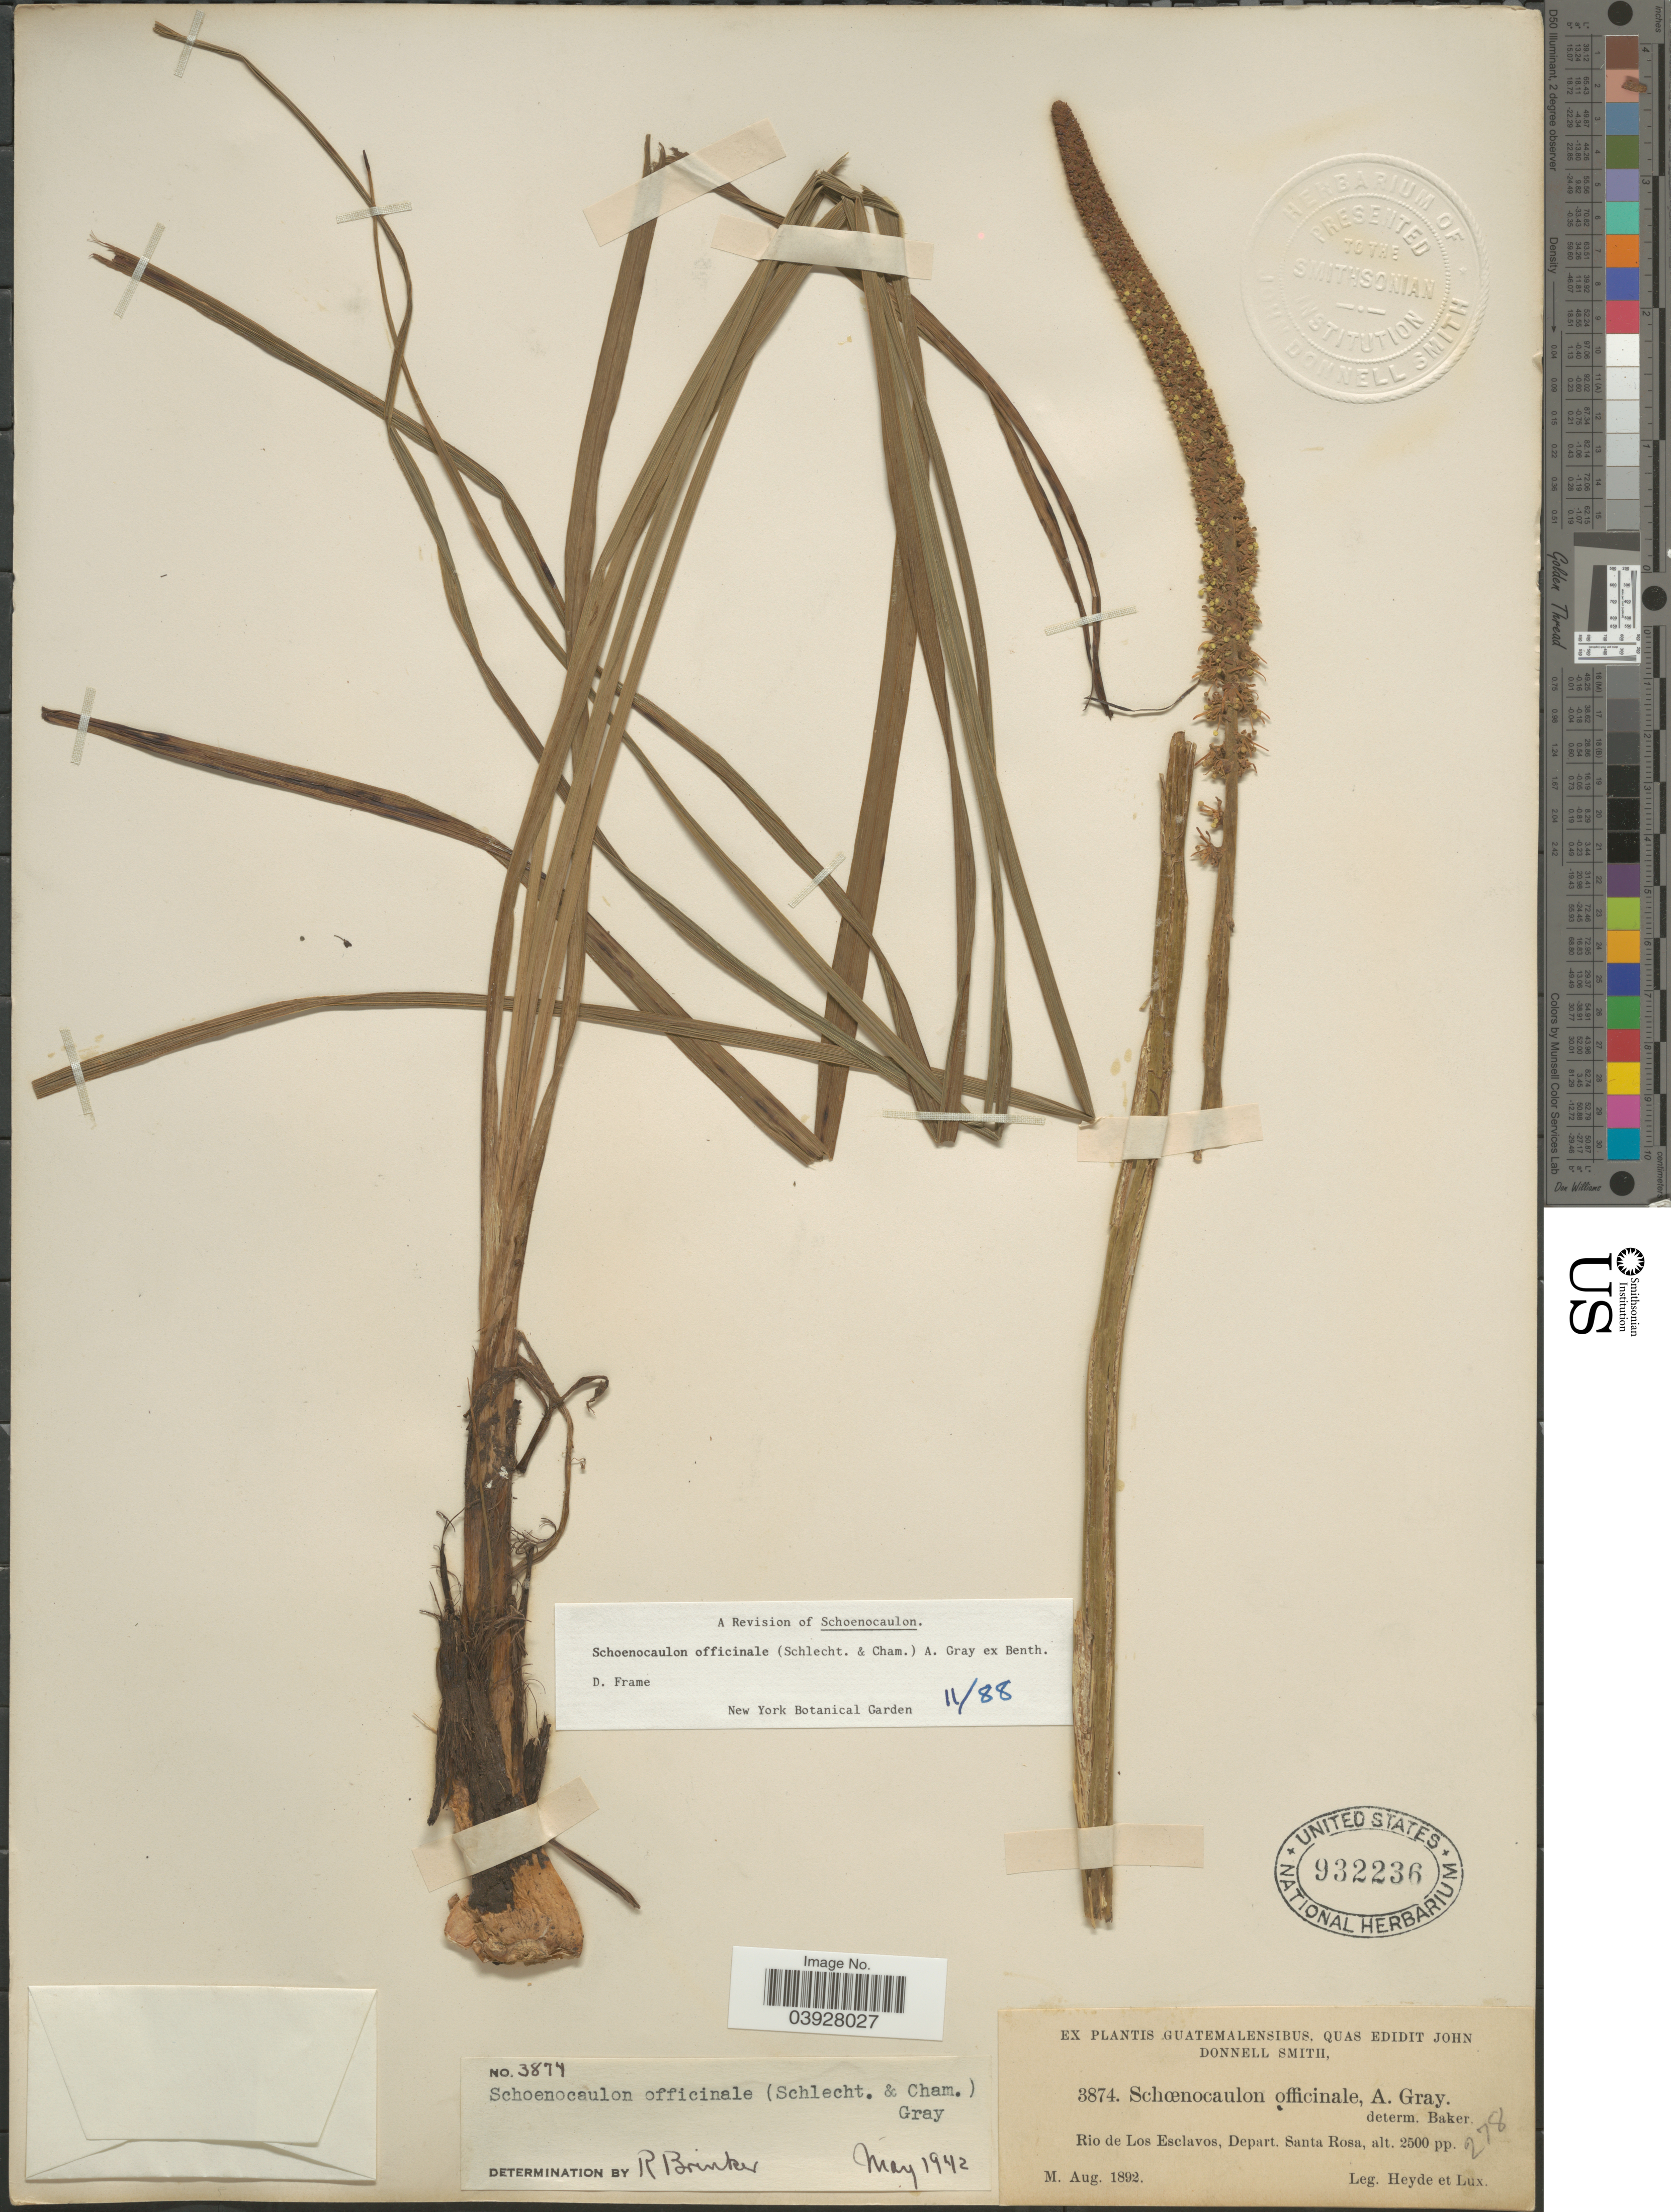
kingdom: Plantae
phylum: Tracheophyta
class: Liliopsida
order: Liliales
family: Melanthiaceae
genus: Schoenocaulon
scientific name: Schoenocaulon officinale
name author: (Schltdl.) A. Gray ex Benth.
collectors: Heyde & Lux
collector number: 3874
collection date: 1892-08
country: Guatemala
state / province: Santa Rosa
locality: Rio de Los Esclavos, Depart. Santa Rosa.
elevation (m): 762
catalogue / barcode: US 932236